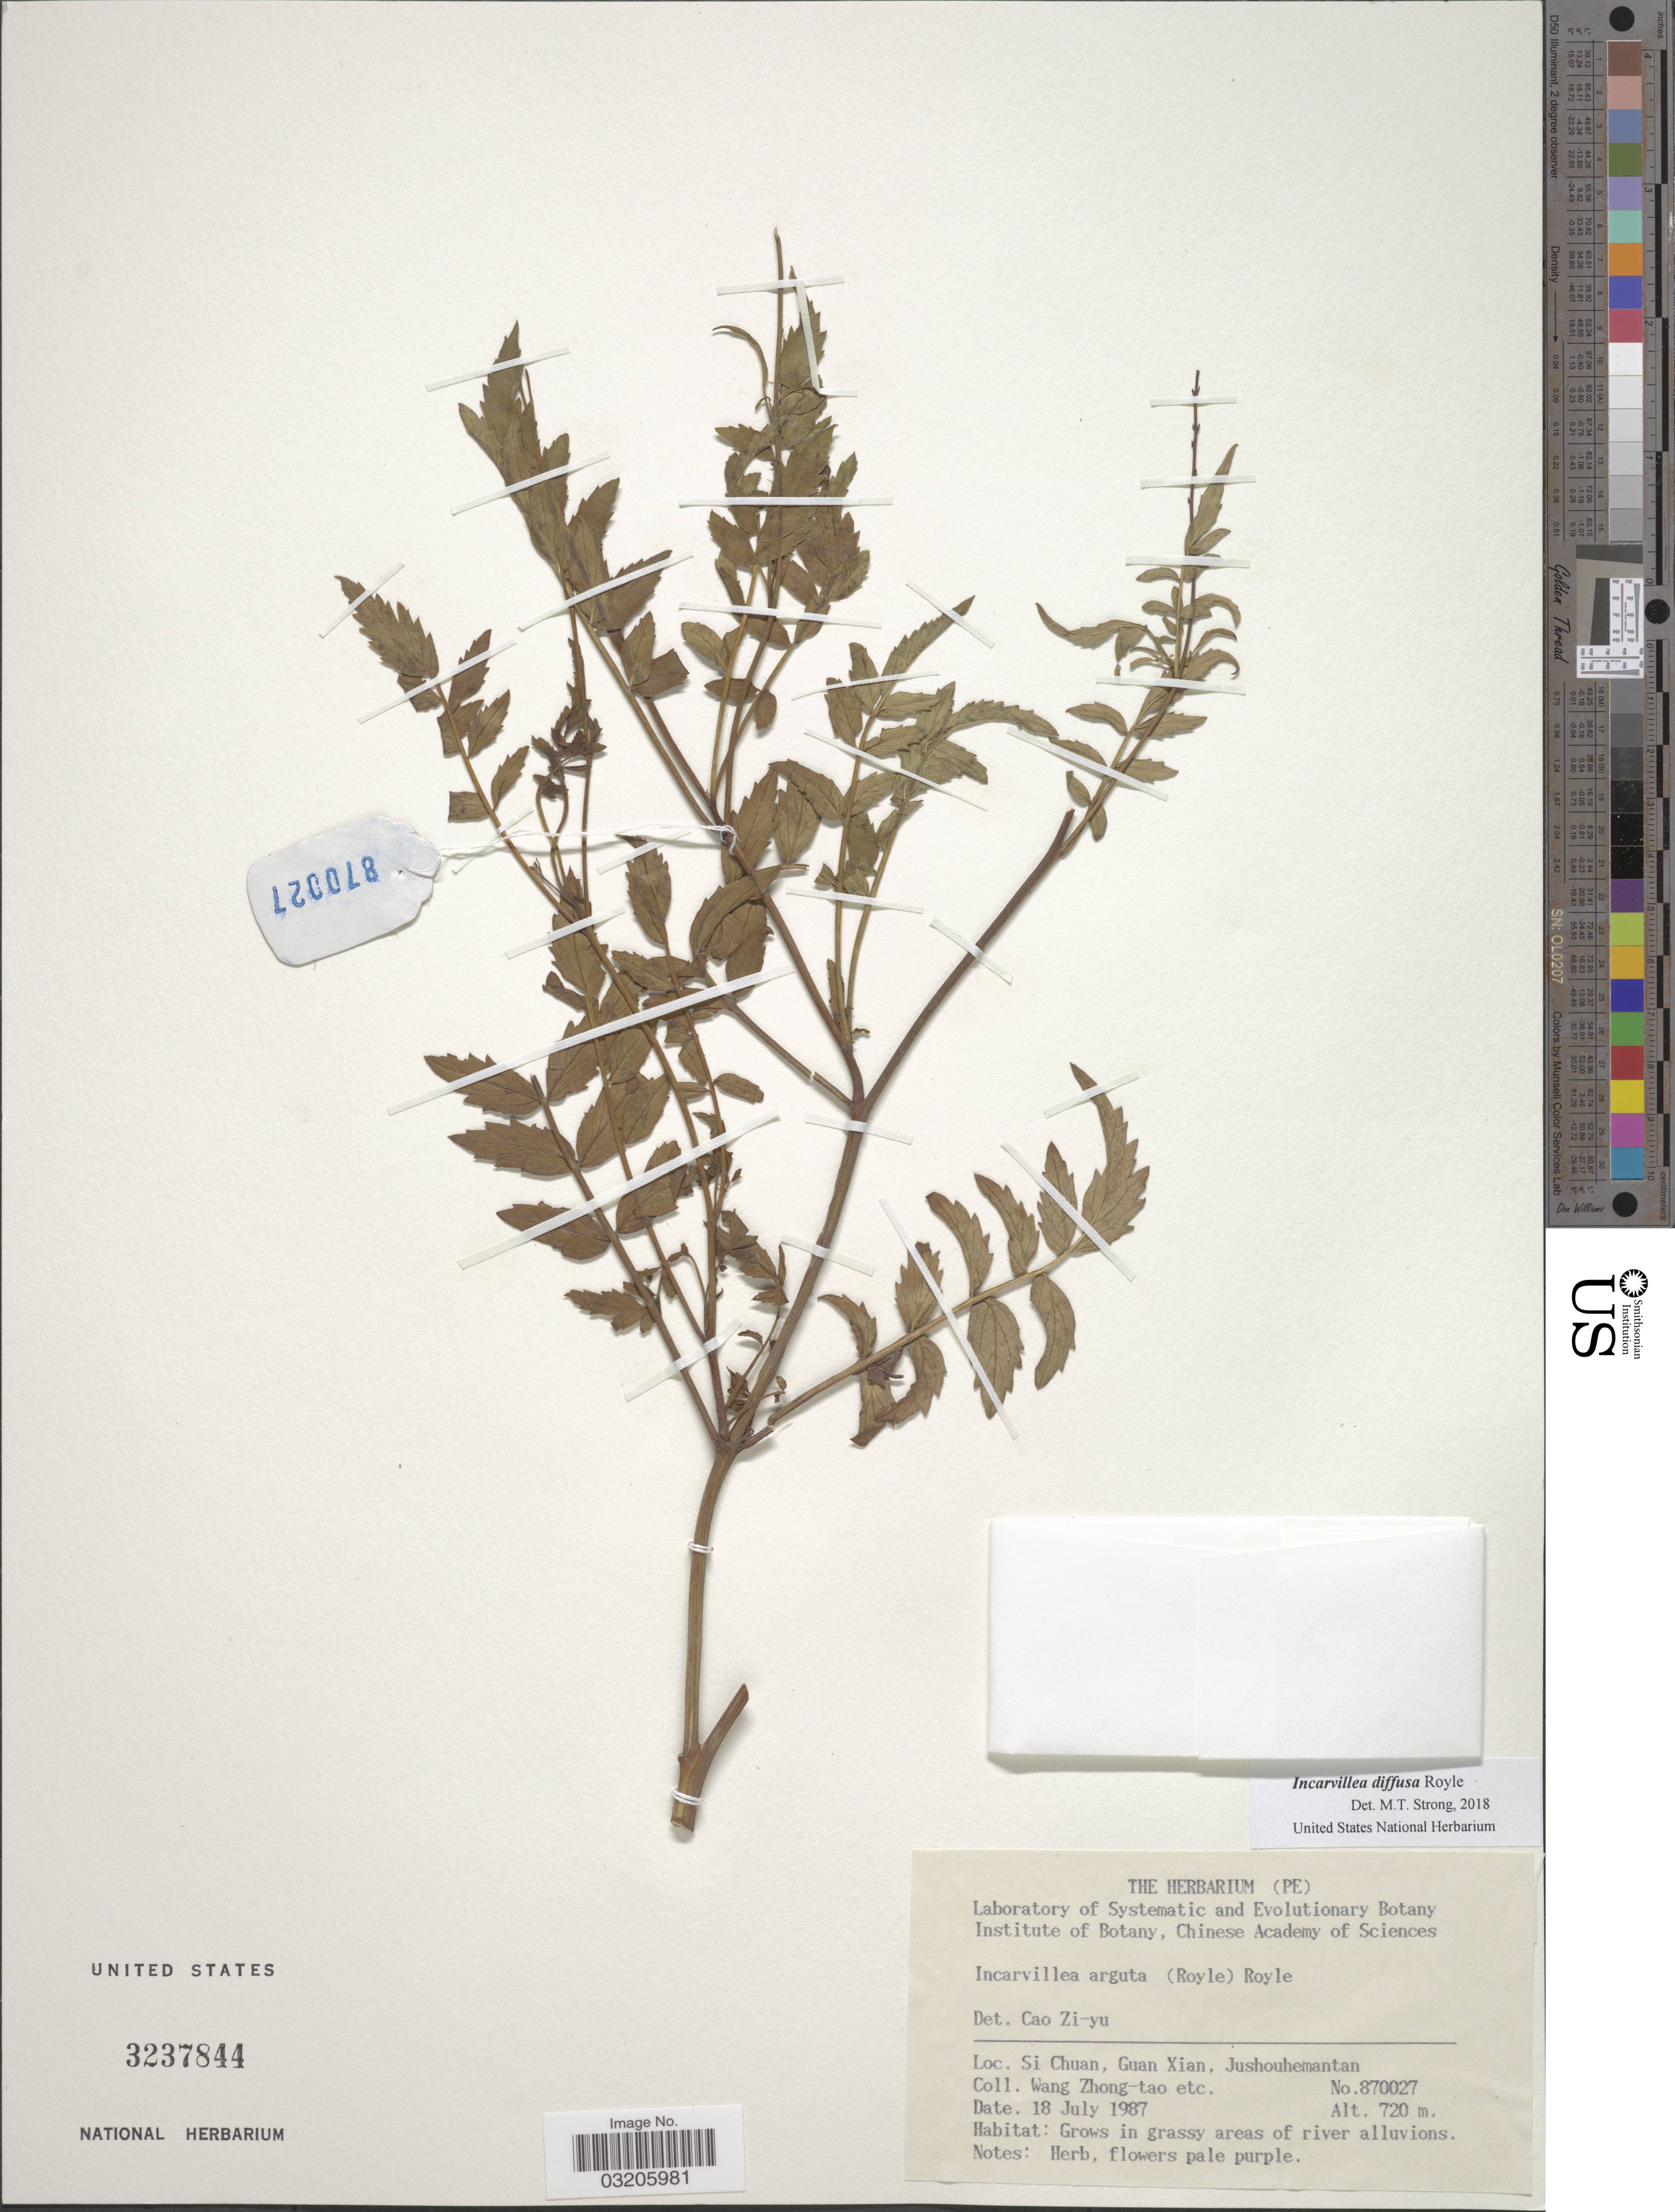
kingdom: Plantae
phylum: Tracheophyta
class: Magnoliopsida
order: Lamiales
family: Bignoniaceae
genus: Incarvillea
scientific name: Incarvillea diffusa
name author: Royle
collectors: W. Zhong-Tao & et al.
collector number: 870027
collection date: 1987-07-18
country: China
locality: Si Chuan, Guan Xian, Jushouhemantan.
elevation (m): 720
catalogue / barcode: US 3237844